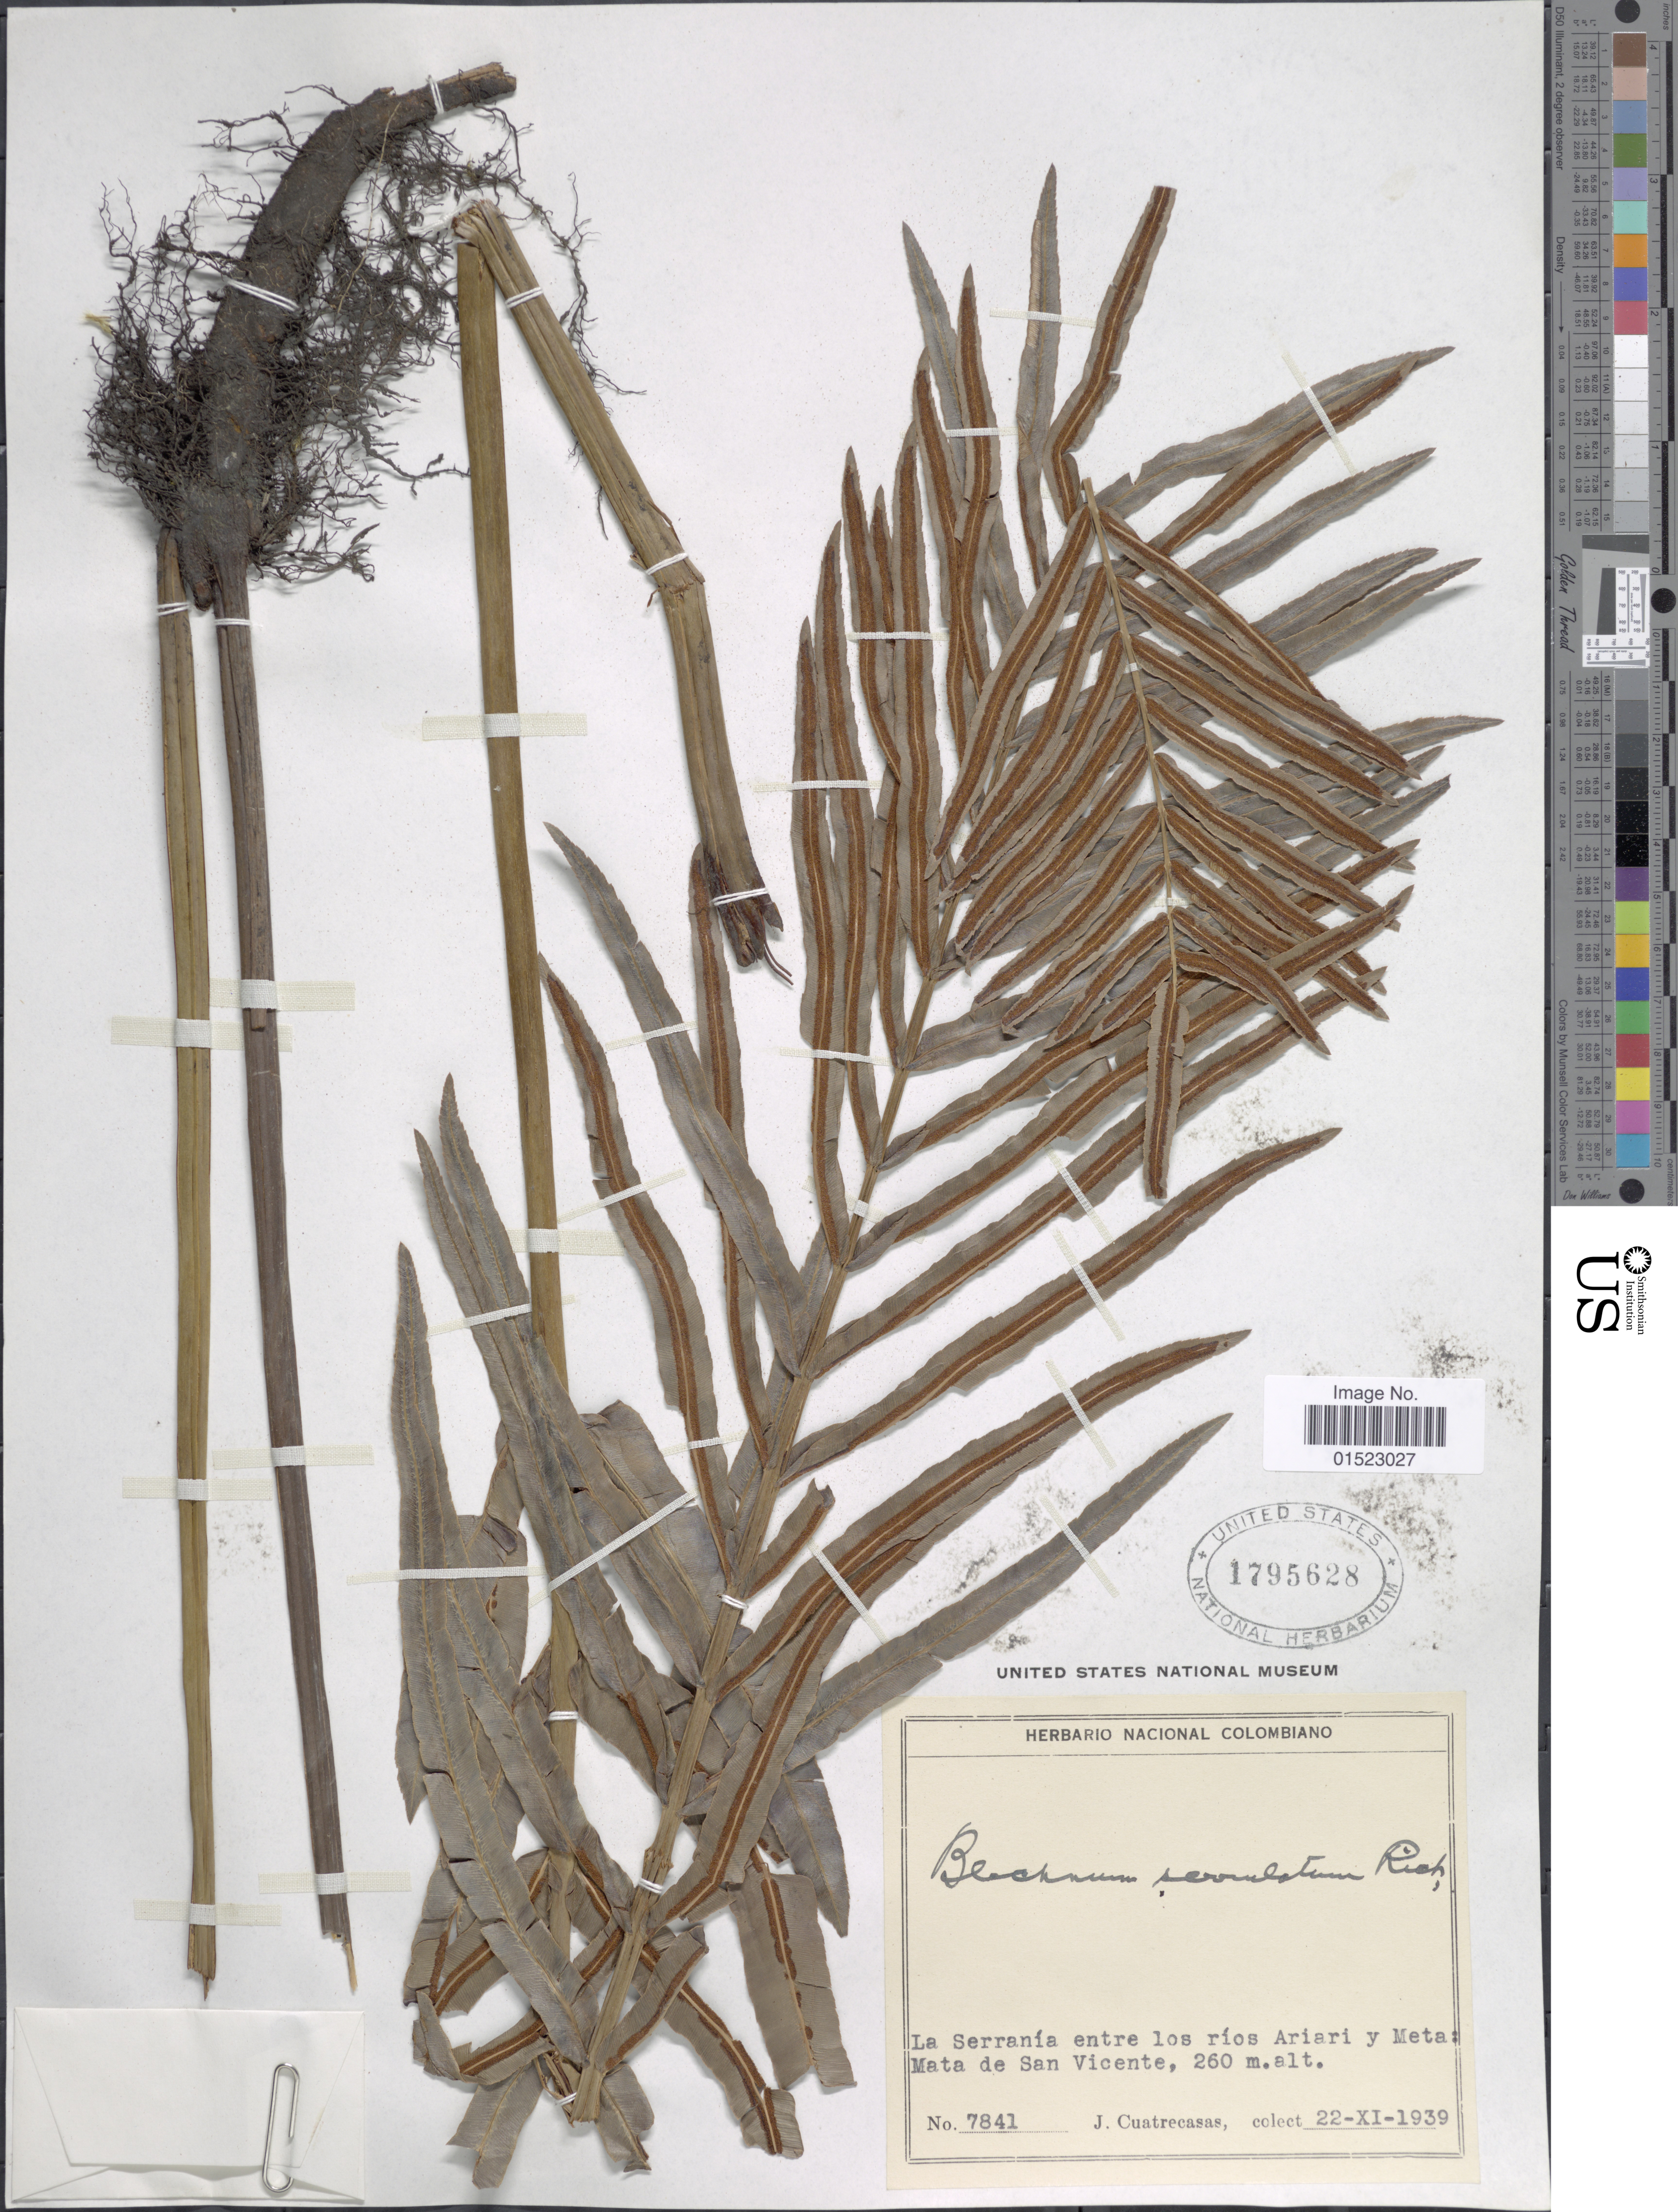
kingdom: Plantae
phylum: Tracheophyta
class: Polypodiopsida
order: Polypodiales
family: Blechnaceae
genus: Telmatoblechnum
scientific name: Telmatoblechnum serrulatum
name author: (Rich.) Perrie et al.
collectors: J. Cuatrecasas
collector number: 7841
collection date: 1939-11-22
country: Colombia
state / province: Meta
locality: La Serrania entre los rios Ariari y Meta: Mata de San Vincente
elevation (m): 260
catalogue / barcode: US 1795628